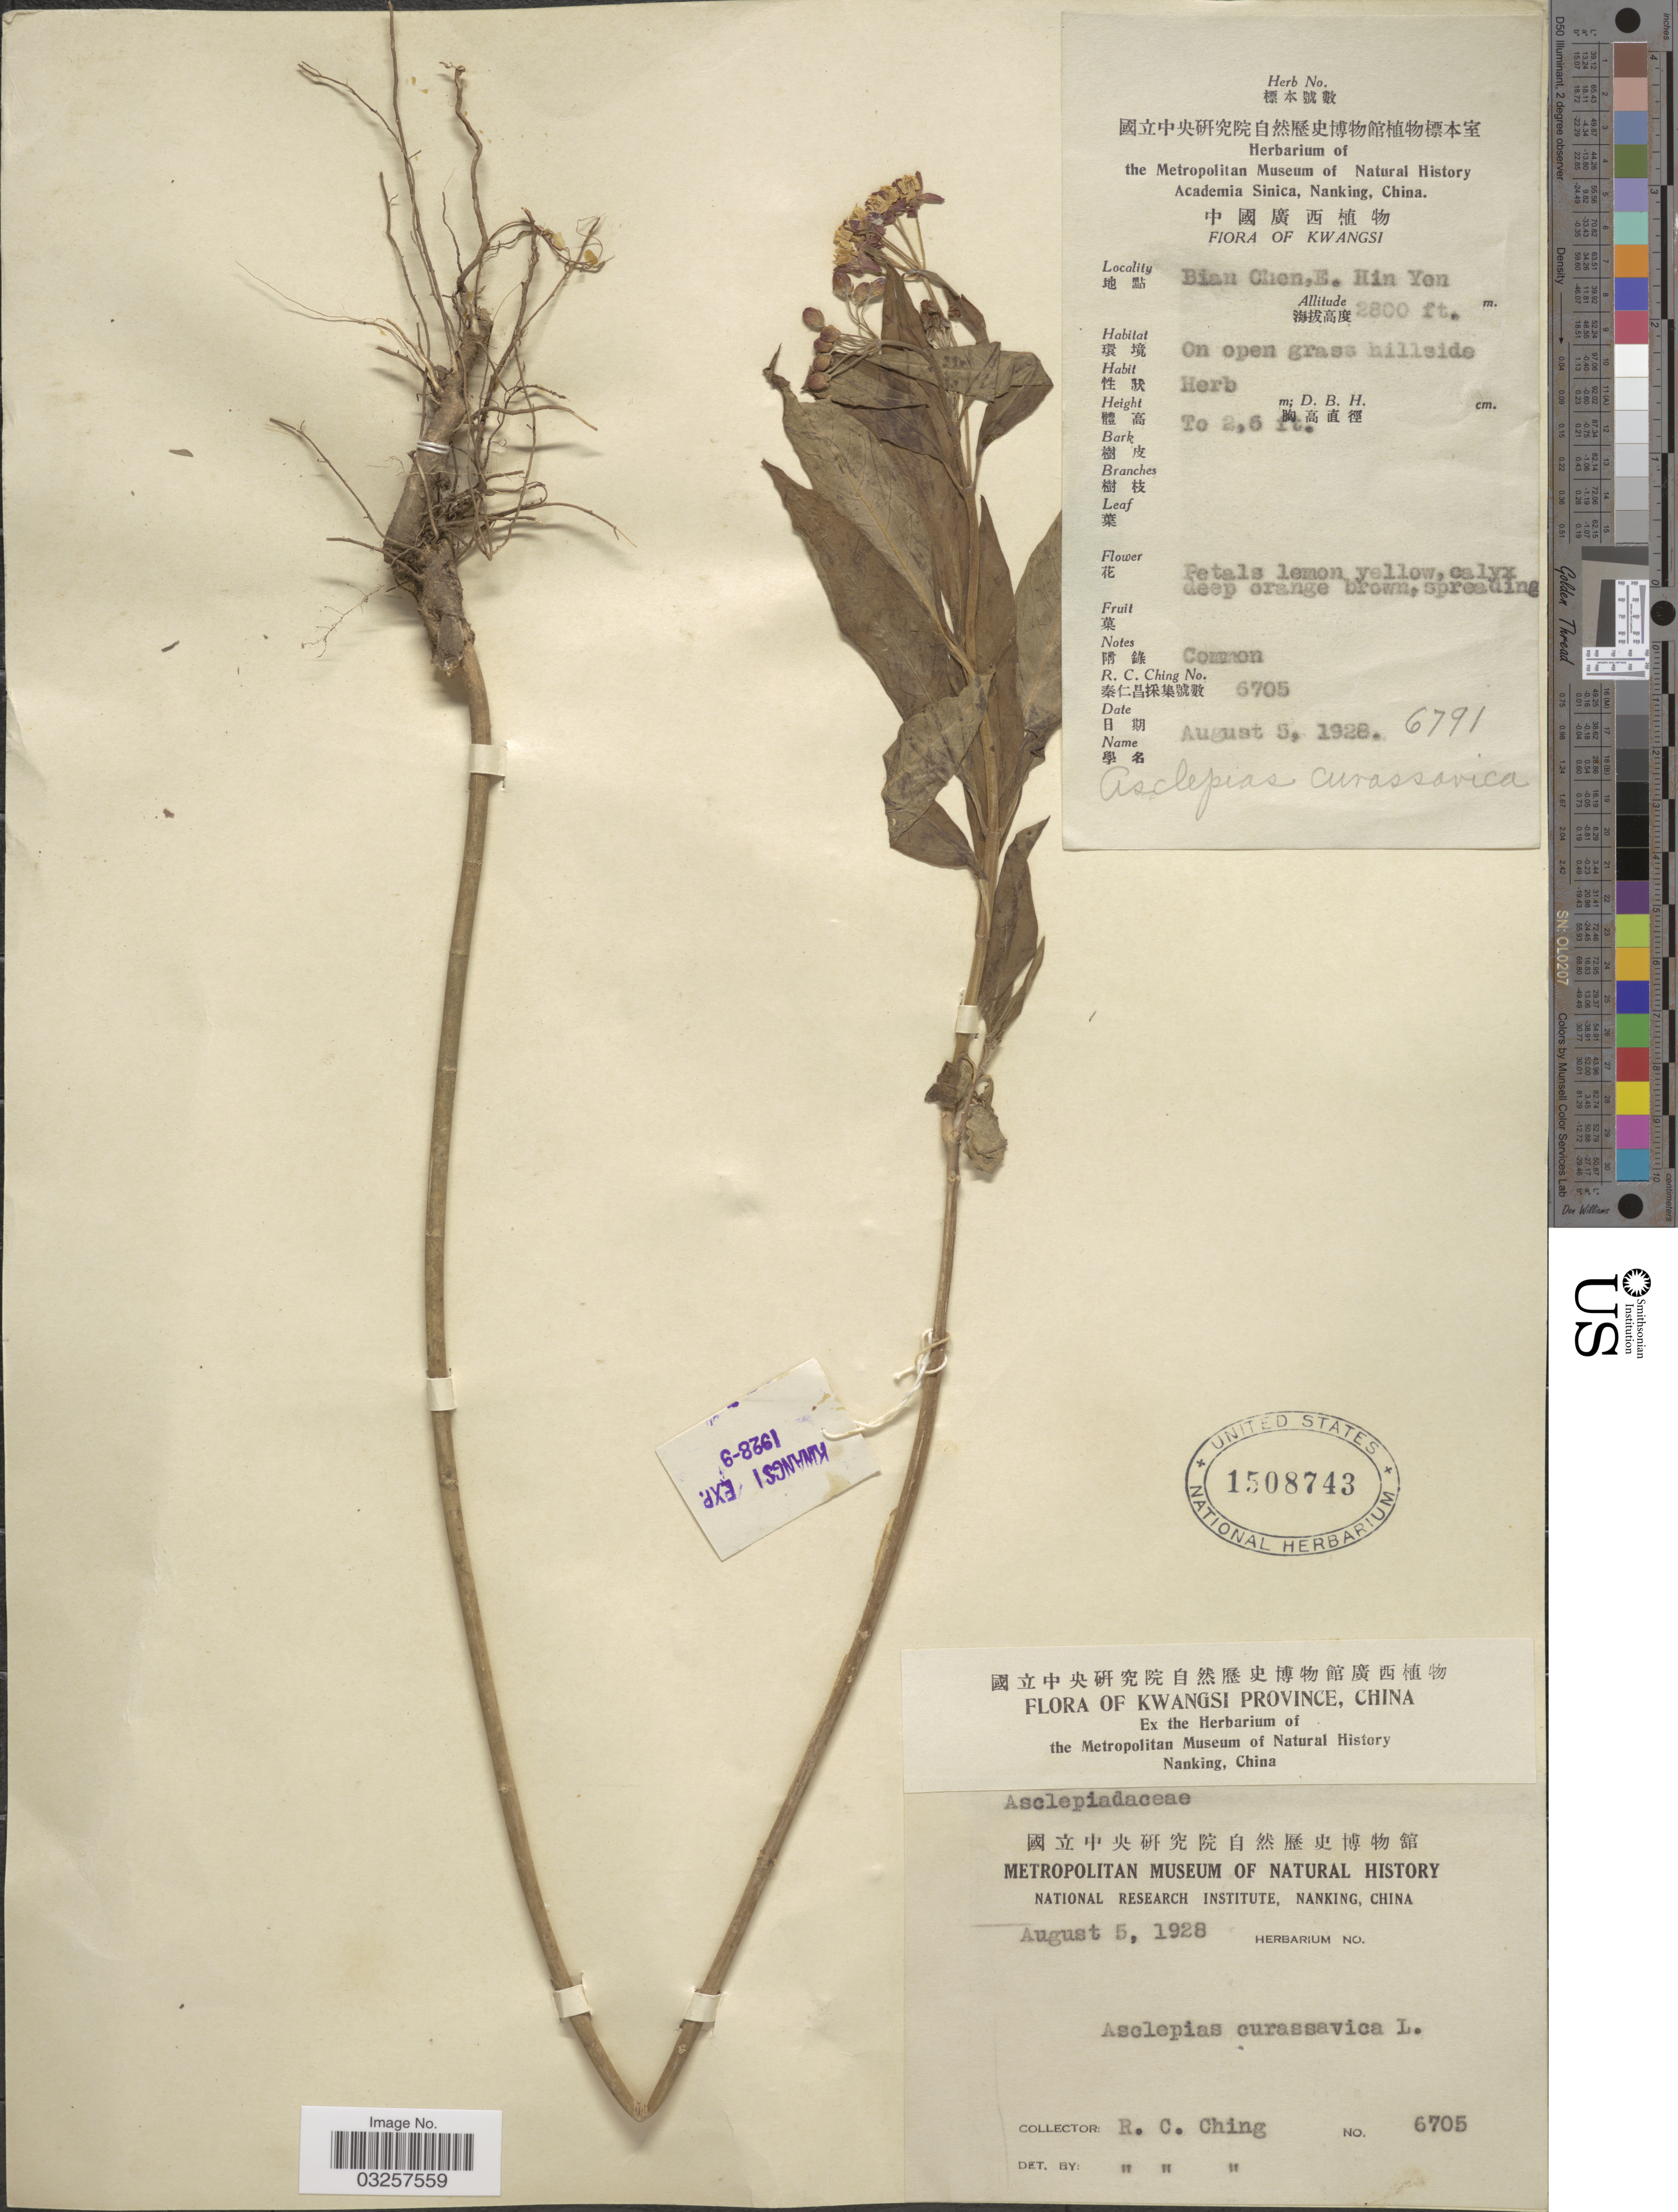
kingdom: Plantae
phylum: Tracheophyta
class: Magnoliopsida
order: Gentianales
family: Apocynaceae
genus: Asclepias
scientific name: Asclepias curassavica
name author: L.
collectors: R. C. Ching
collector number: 6705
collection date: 1928-08-05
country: China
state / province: Guangxi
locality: Kwangsi Province.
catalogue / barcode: US 1508743